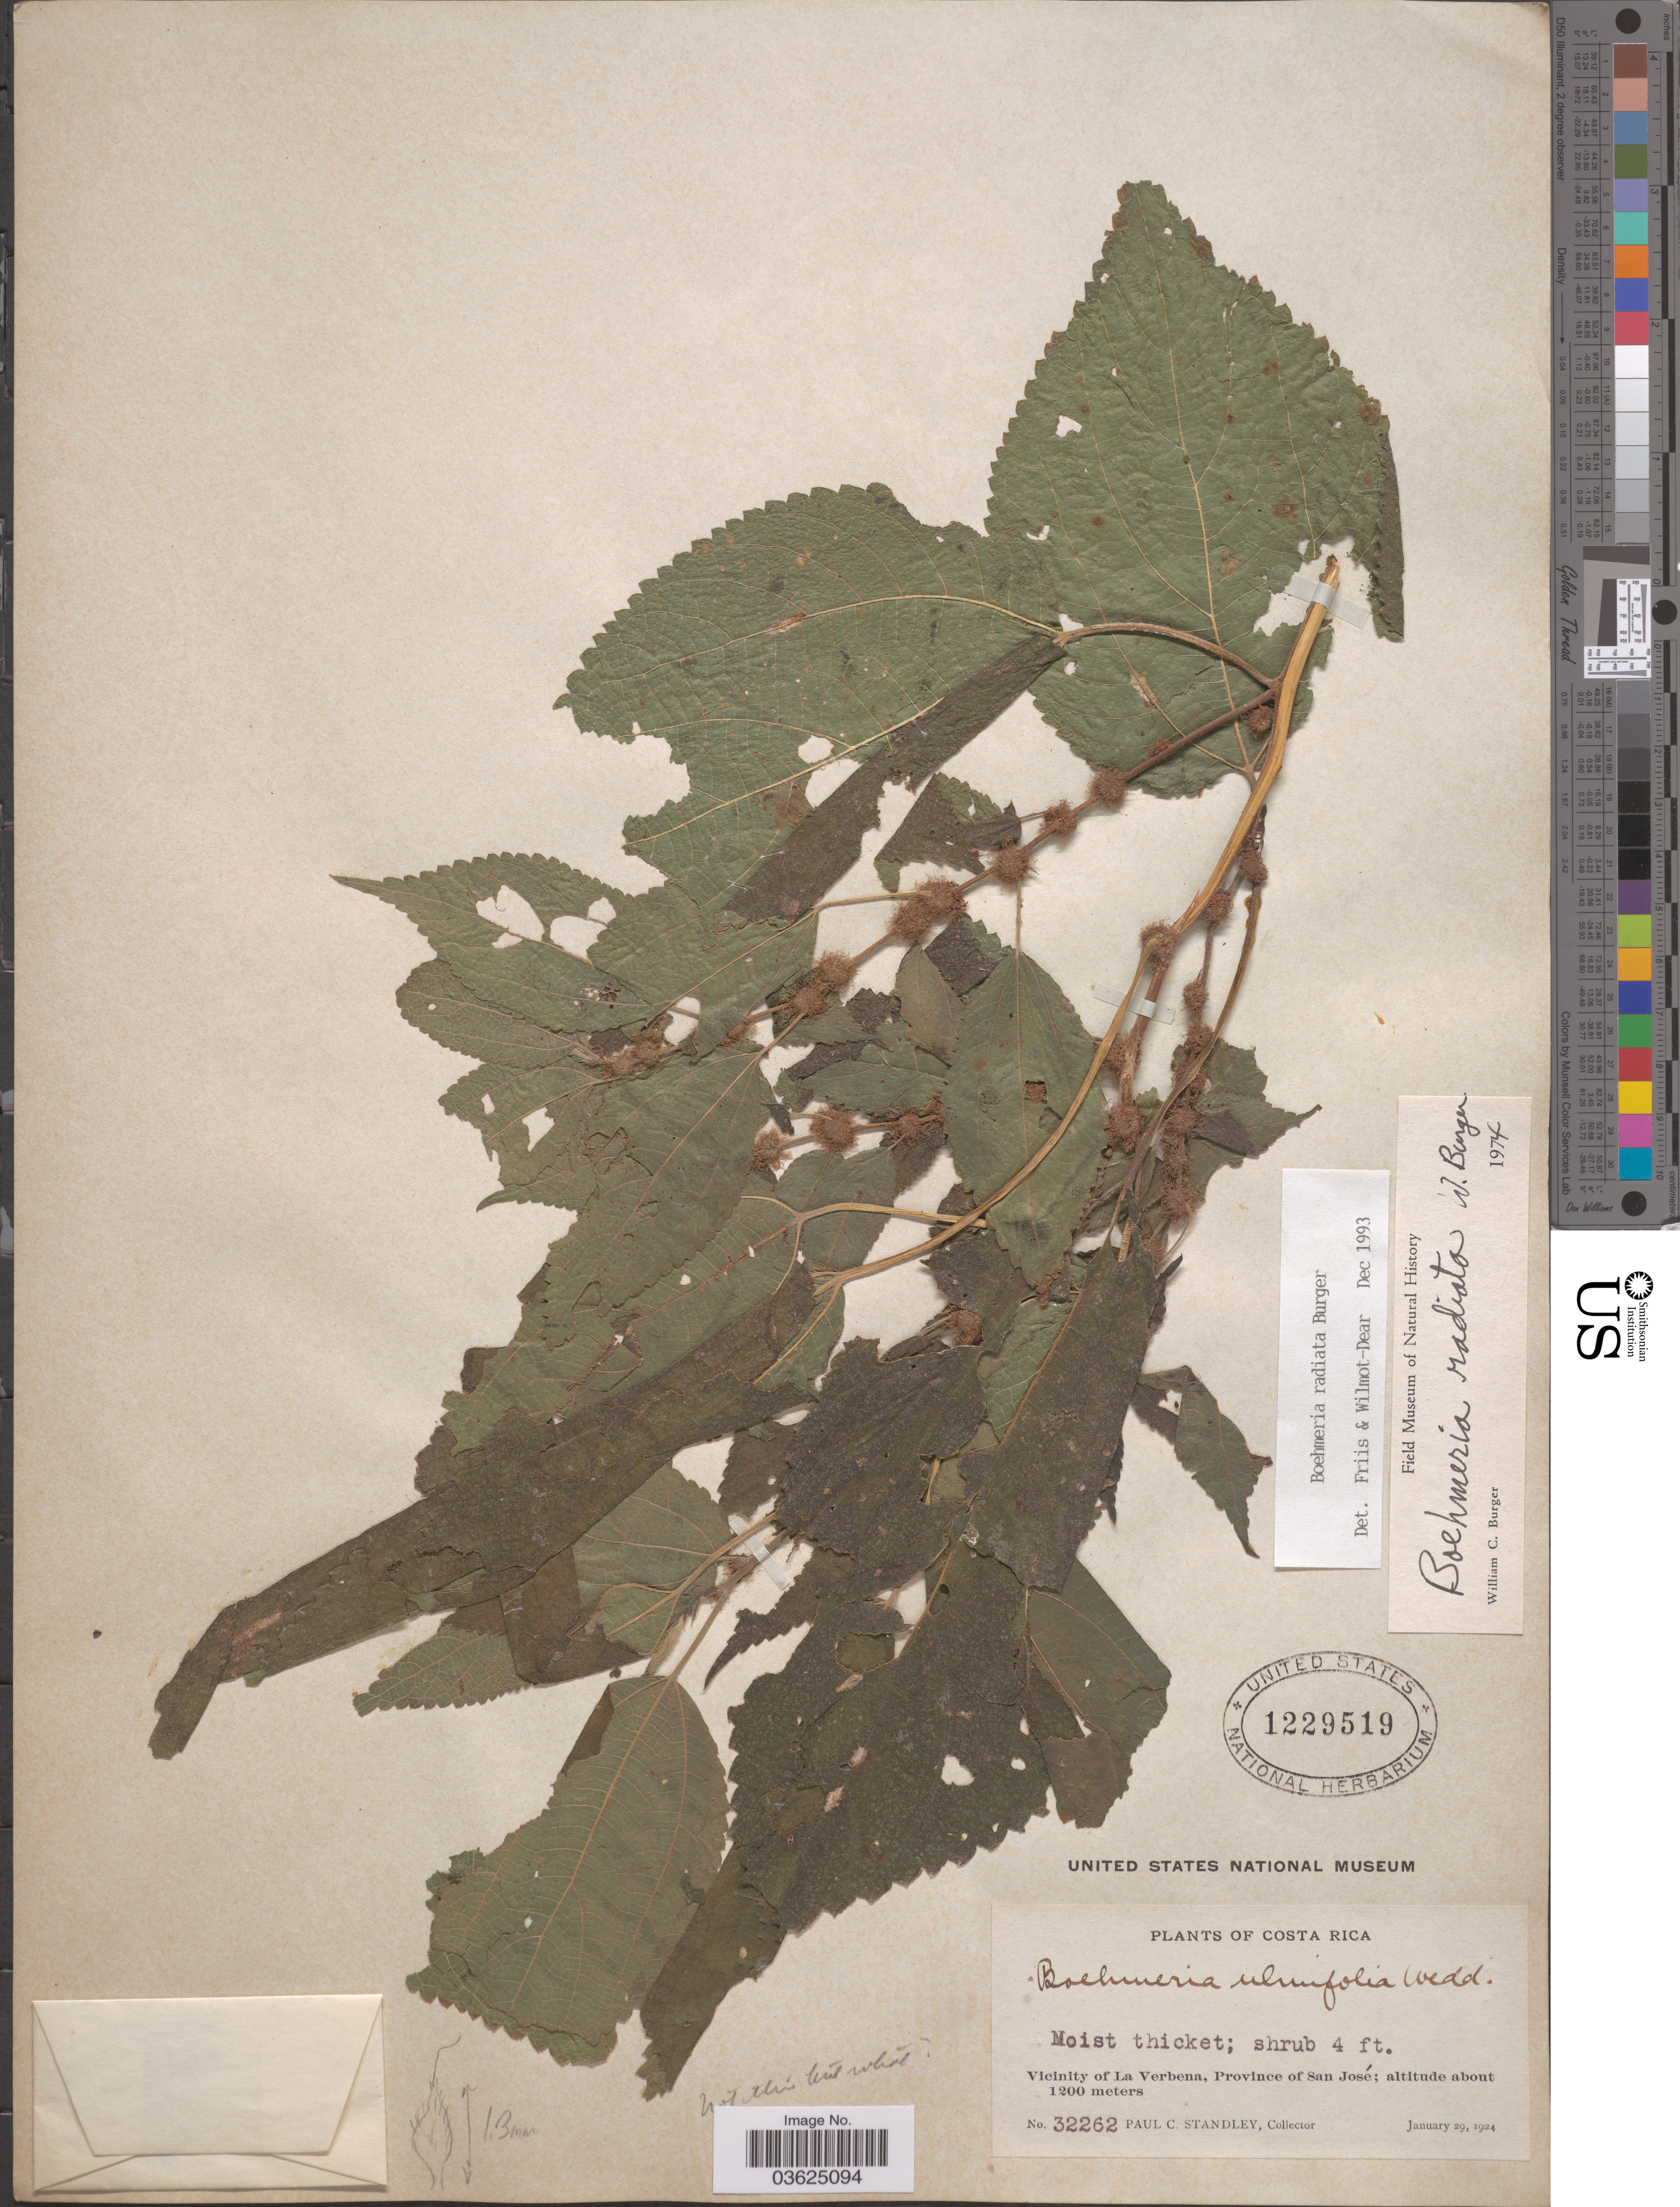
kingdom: Plantae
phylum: Tracheophyta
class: Magnoliopsida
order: Rosales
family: Urticaceae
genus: Boehmeria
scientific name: Boehmeria radiata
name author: W.C. Burger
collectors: P. C. Standley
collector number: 32262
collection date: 1924-01-29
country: Costa Rica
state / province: San José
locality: Vicinity of La Verbena.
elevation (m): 1200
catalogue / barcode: US 1229519